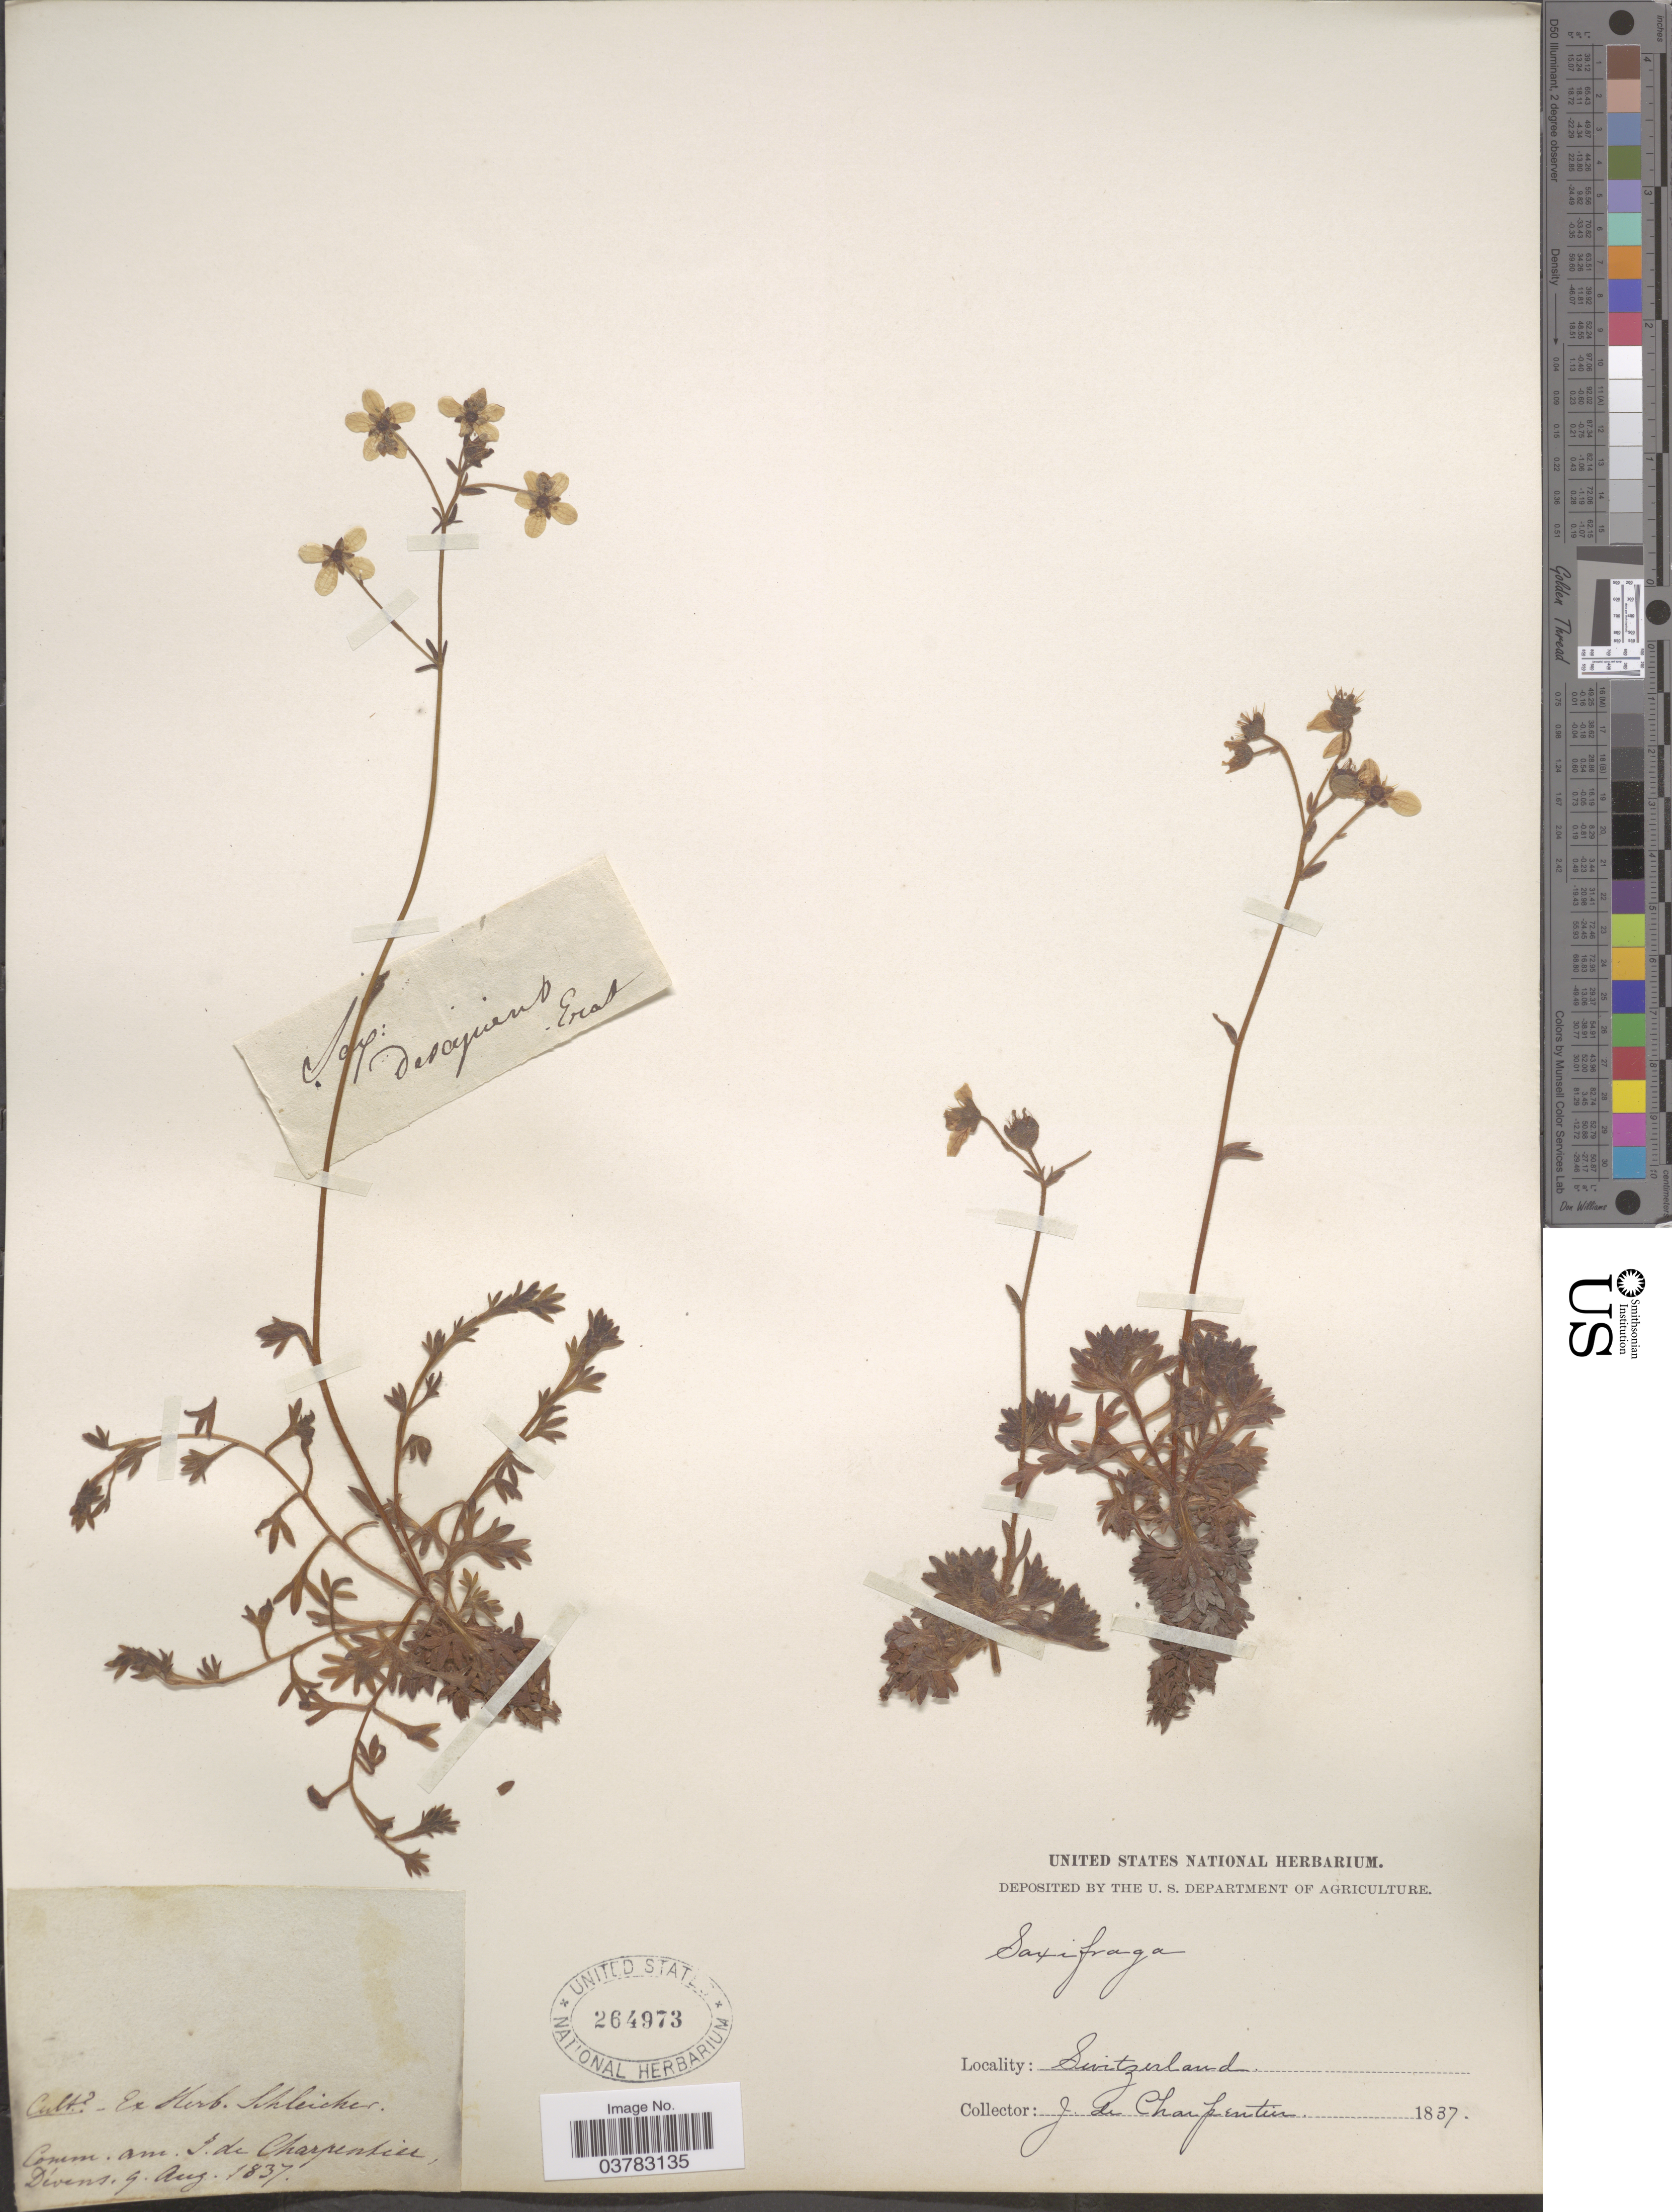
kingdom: Plantae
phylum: Tracheophyta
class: Magnoliopsida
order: Saxifragales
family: Saxifragaceae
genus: Saxifraga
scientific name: Saxifraga sp.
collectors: J. de Charpentier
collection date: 1837-08-09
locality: Comm. am. I. de Charpentier. [unsure placement]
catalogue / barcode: US 264973